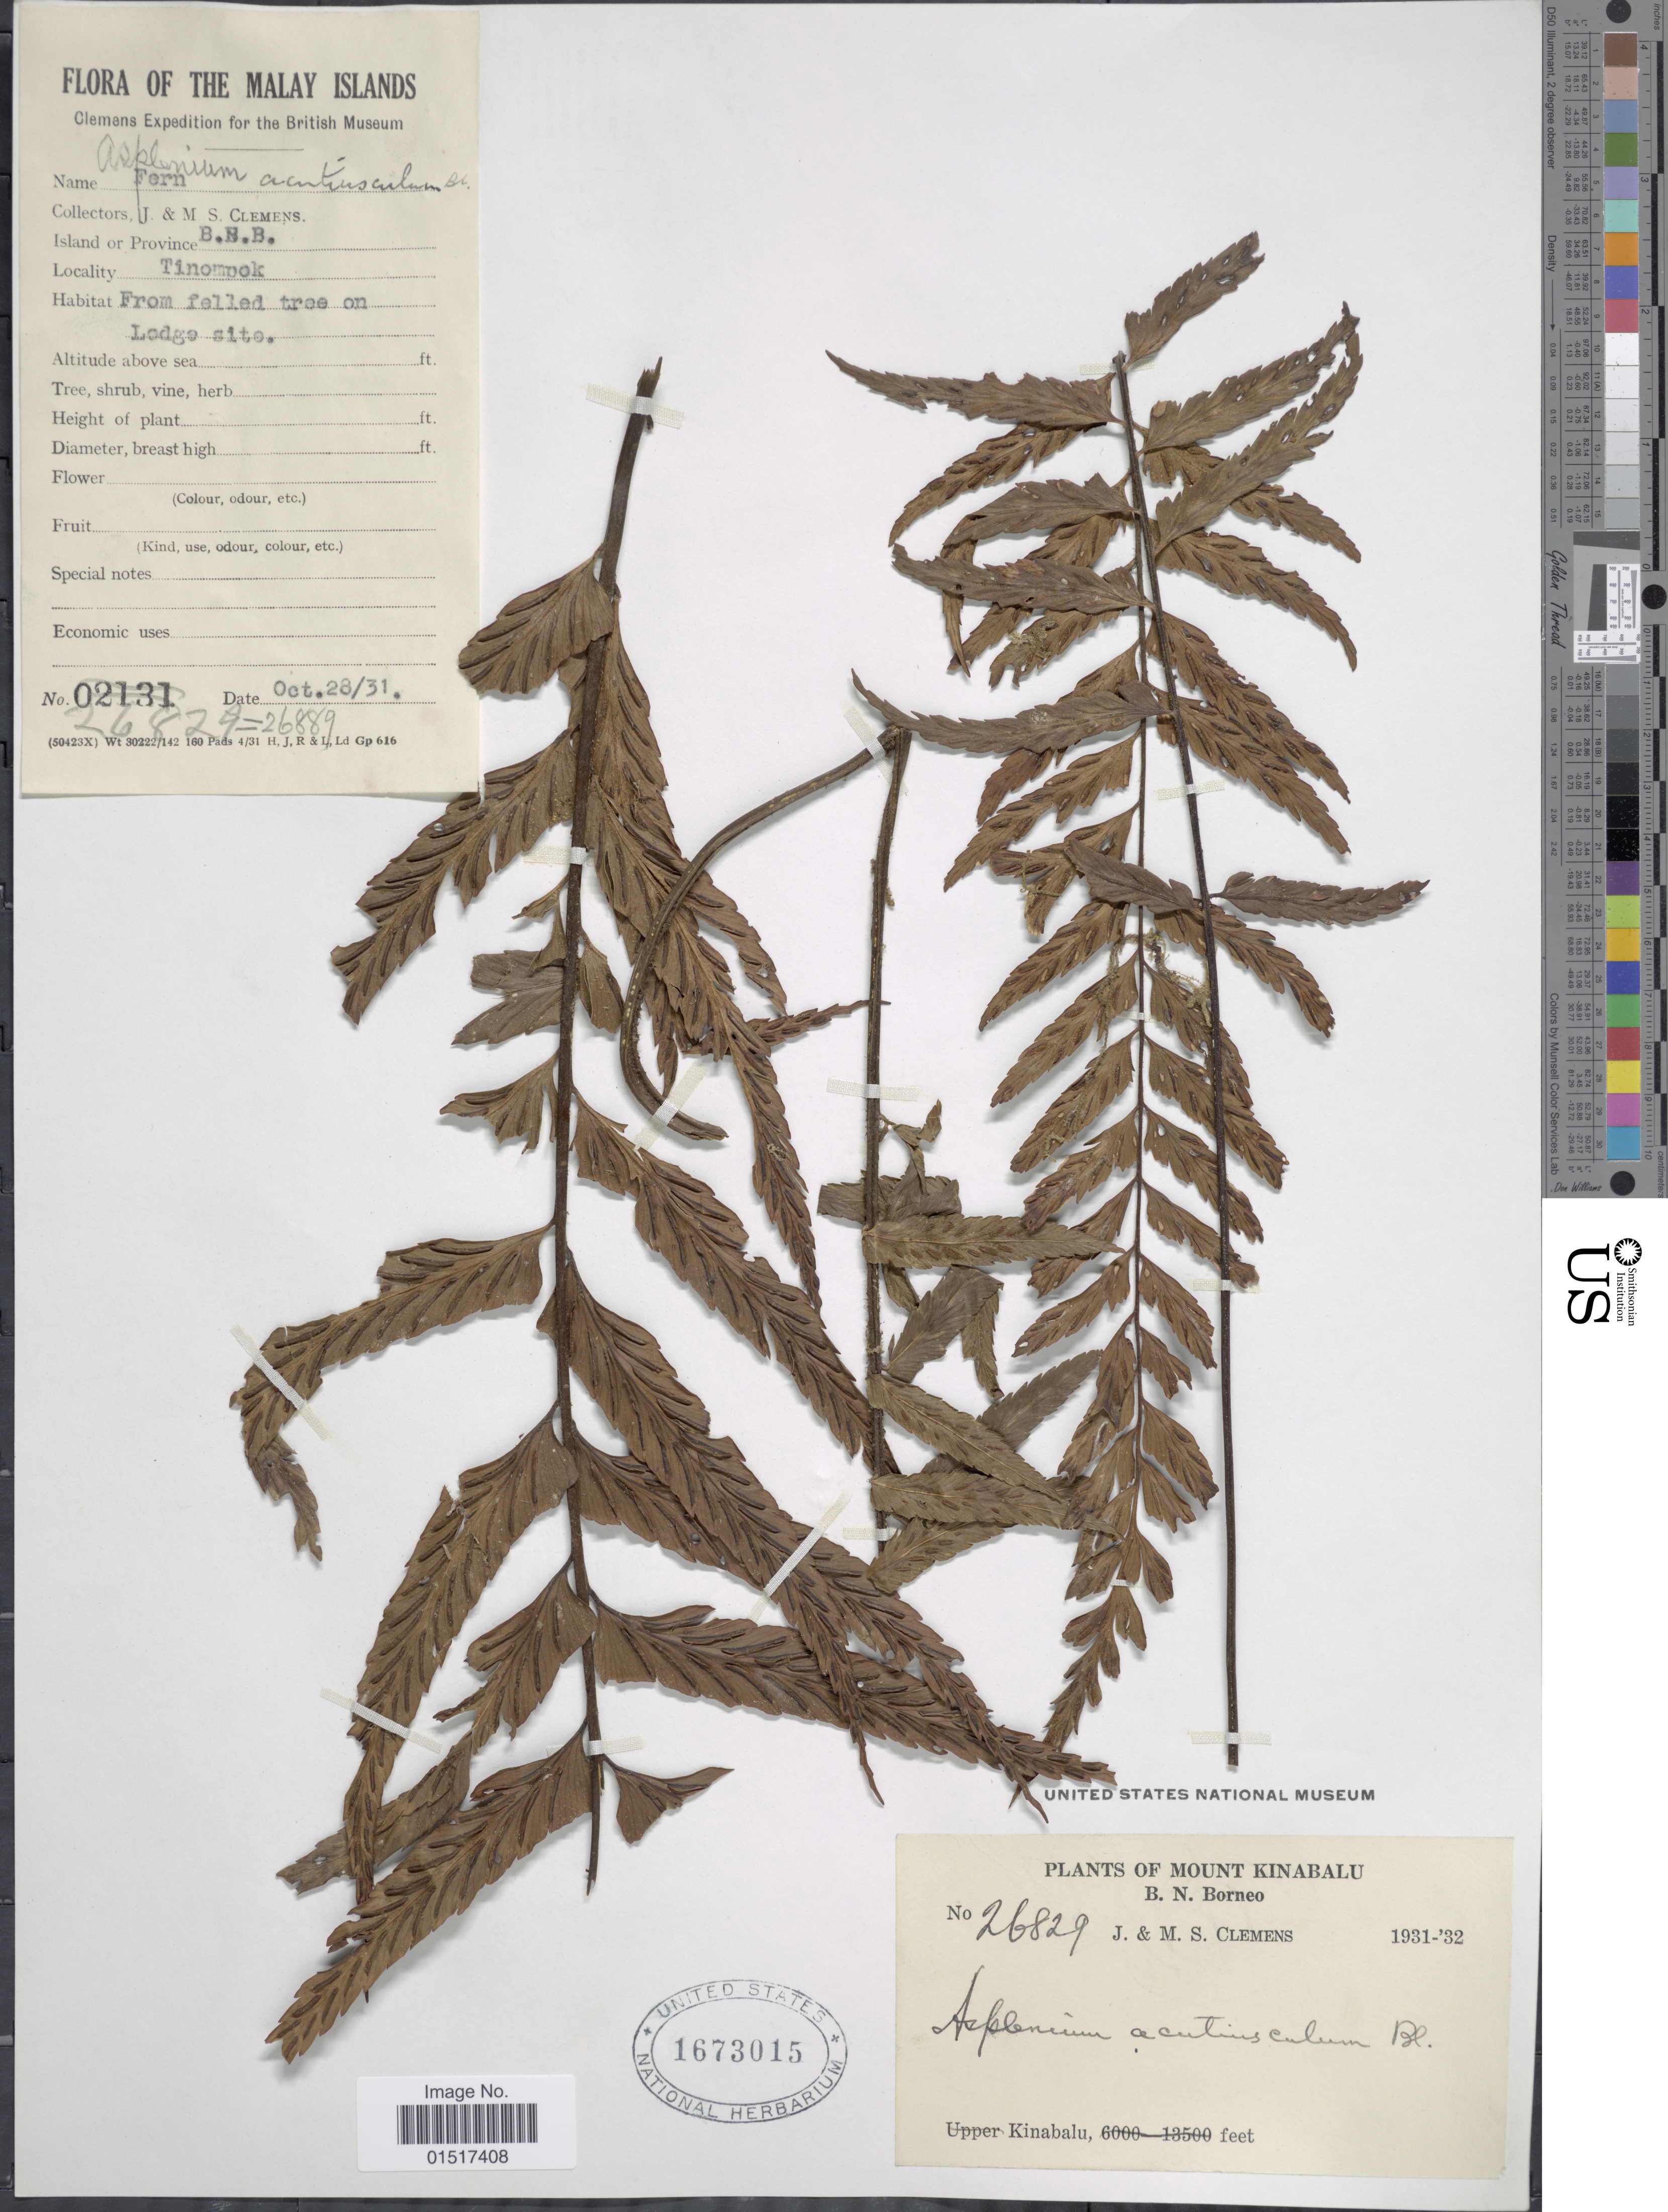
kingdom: Plantae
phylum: Tracheophyta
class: Polypodiopsida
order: Polypodiales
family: Aspleniaceae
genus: Asplenium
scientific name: Asplenium sp.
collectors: J. Clemens & M. S. Clemens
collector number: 26829=26889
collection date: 1931-10-28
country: Malaysia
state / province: Sabah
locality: Malay Islands. Tinompok. Mount Kinabalu. B. N. Borneo. Kinabalu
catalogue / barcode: US 1673015